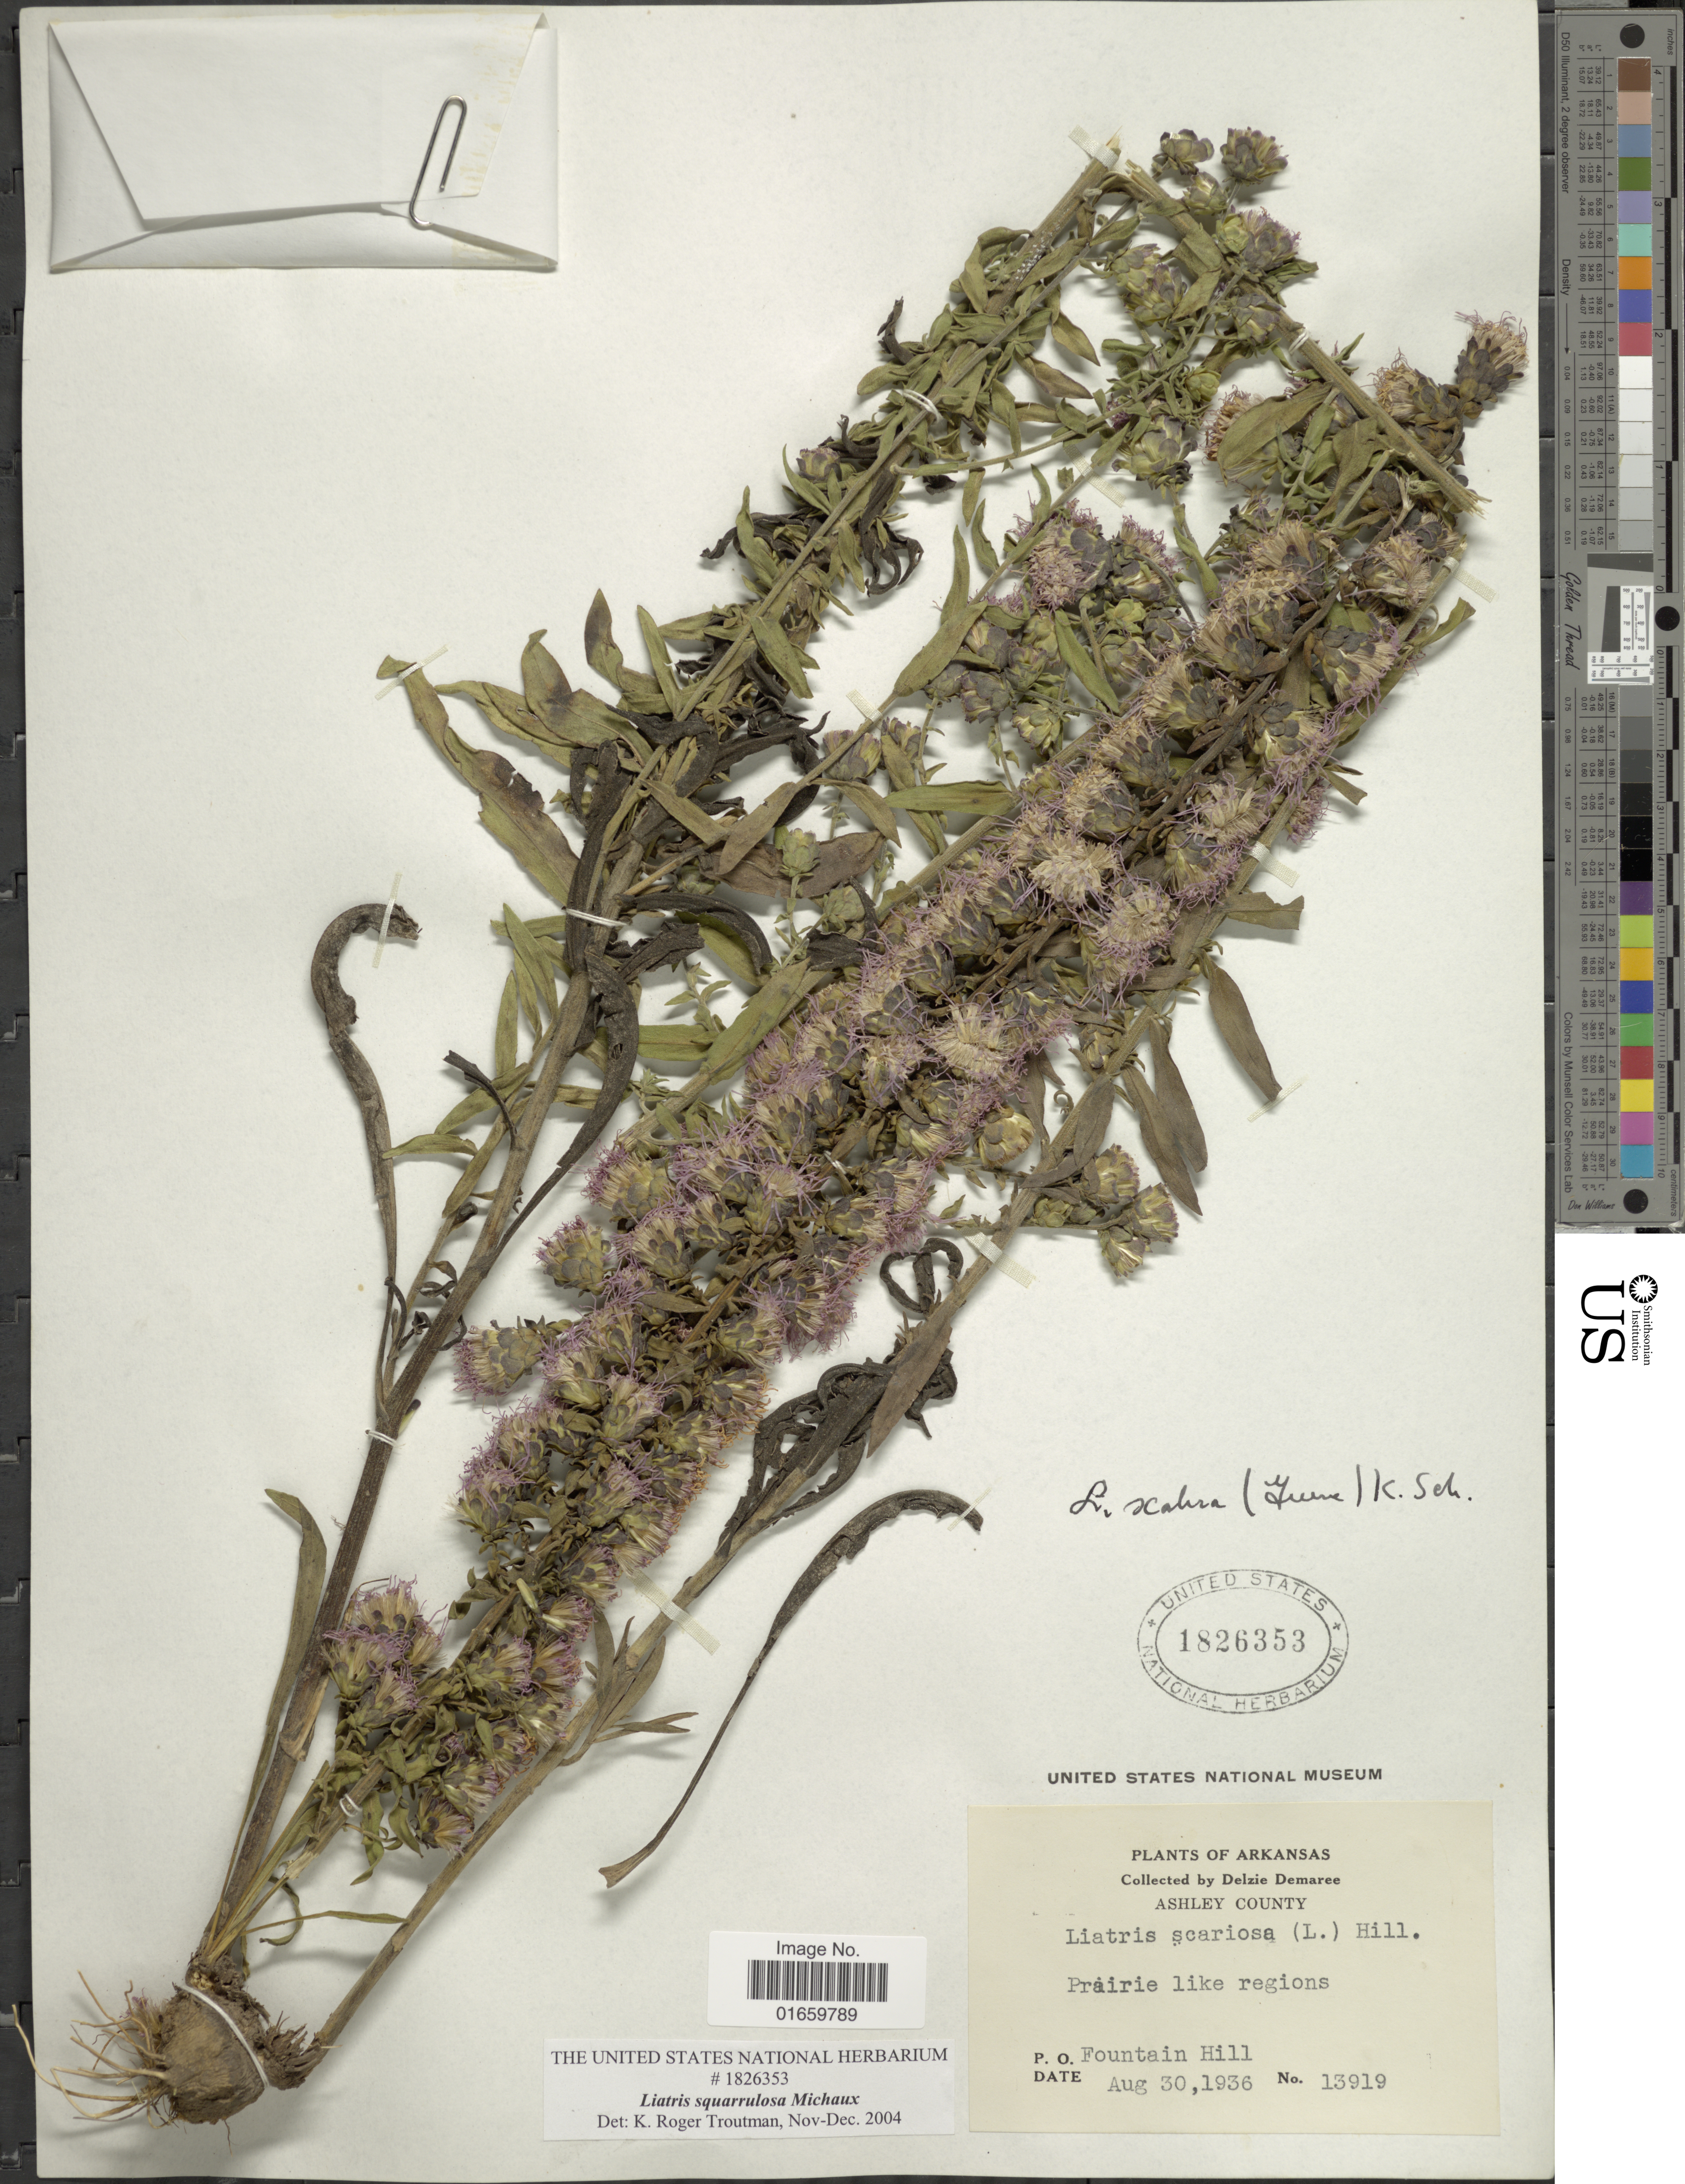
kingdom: Plantae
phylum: Tracheophyta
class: Magnoliopsida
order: Asterales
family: Asteraceae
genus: Liatris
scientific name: Liatris squarrulosa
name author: Michx.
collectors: D. Demaree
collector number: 13919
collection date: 1936-08-30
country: United States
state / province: Arkansas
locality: Ashley County, P. O. Fountain Hill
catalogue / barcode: US 1826353